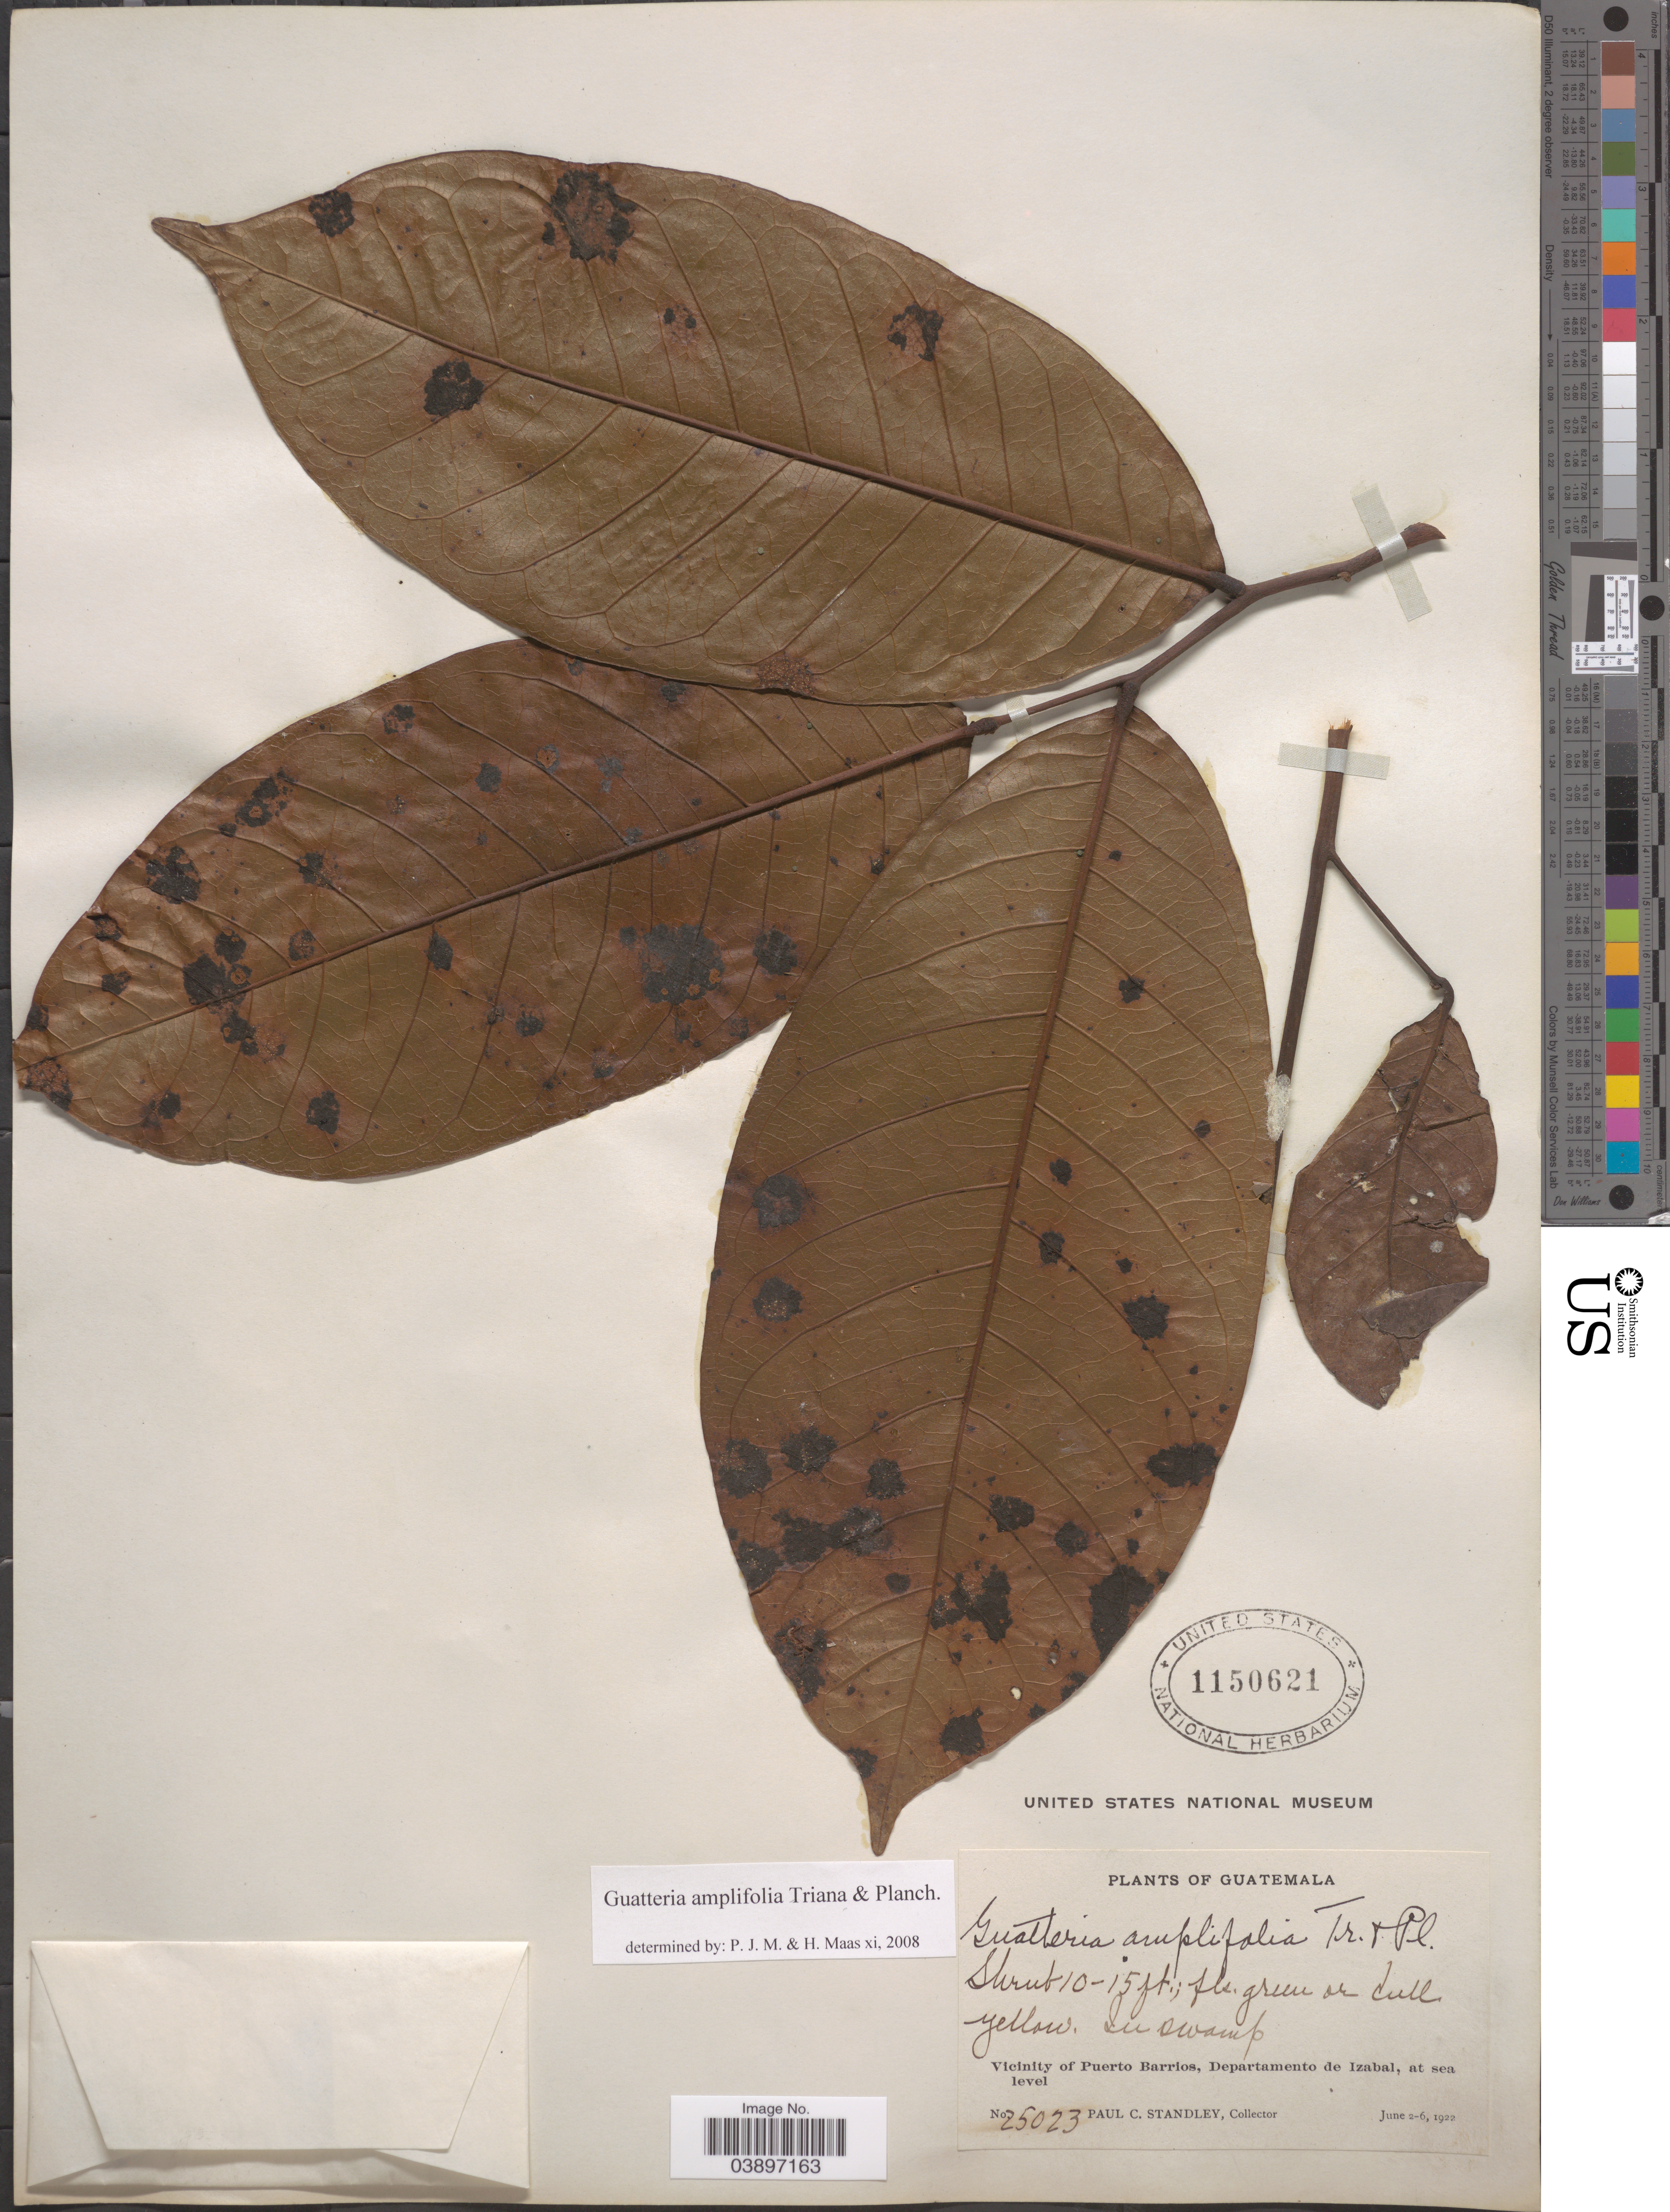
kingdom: Plantae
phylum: Tracheophyta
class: Magnoliopsida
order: Magnoliales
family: Annonaceae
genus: Guatteria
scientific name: Guatteria amplifolia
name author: Triana & Planch.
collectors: P. C. Standley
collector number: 25023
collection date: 1922-06-02/1922-06-06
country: Guatemala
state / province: Izabal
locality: Vicinity of Puerto Barrios, Departamento de Izabal.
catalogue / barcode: US 1150621